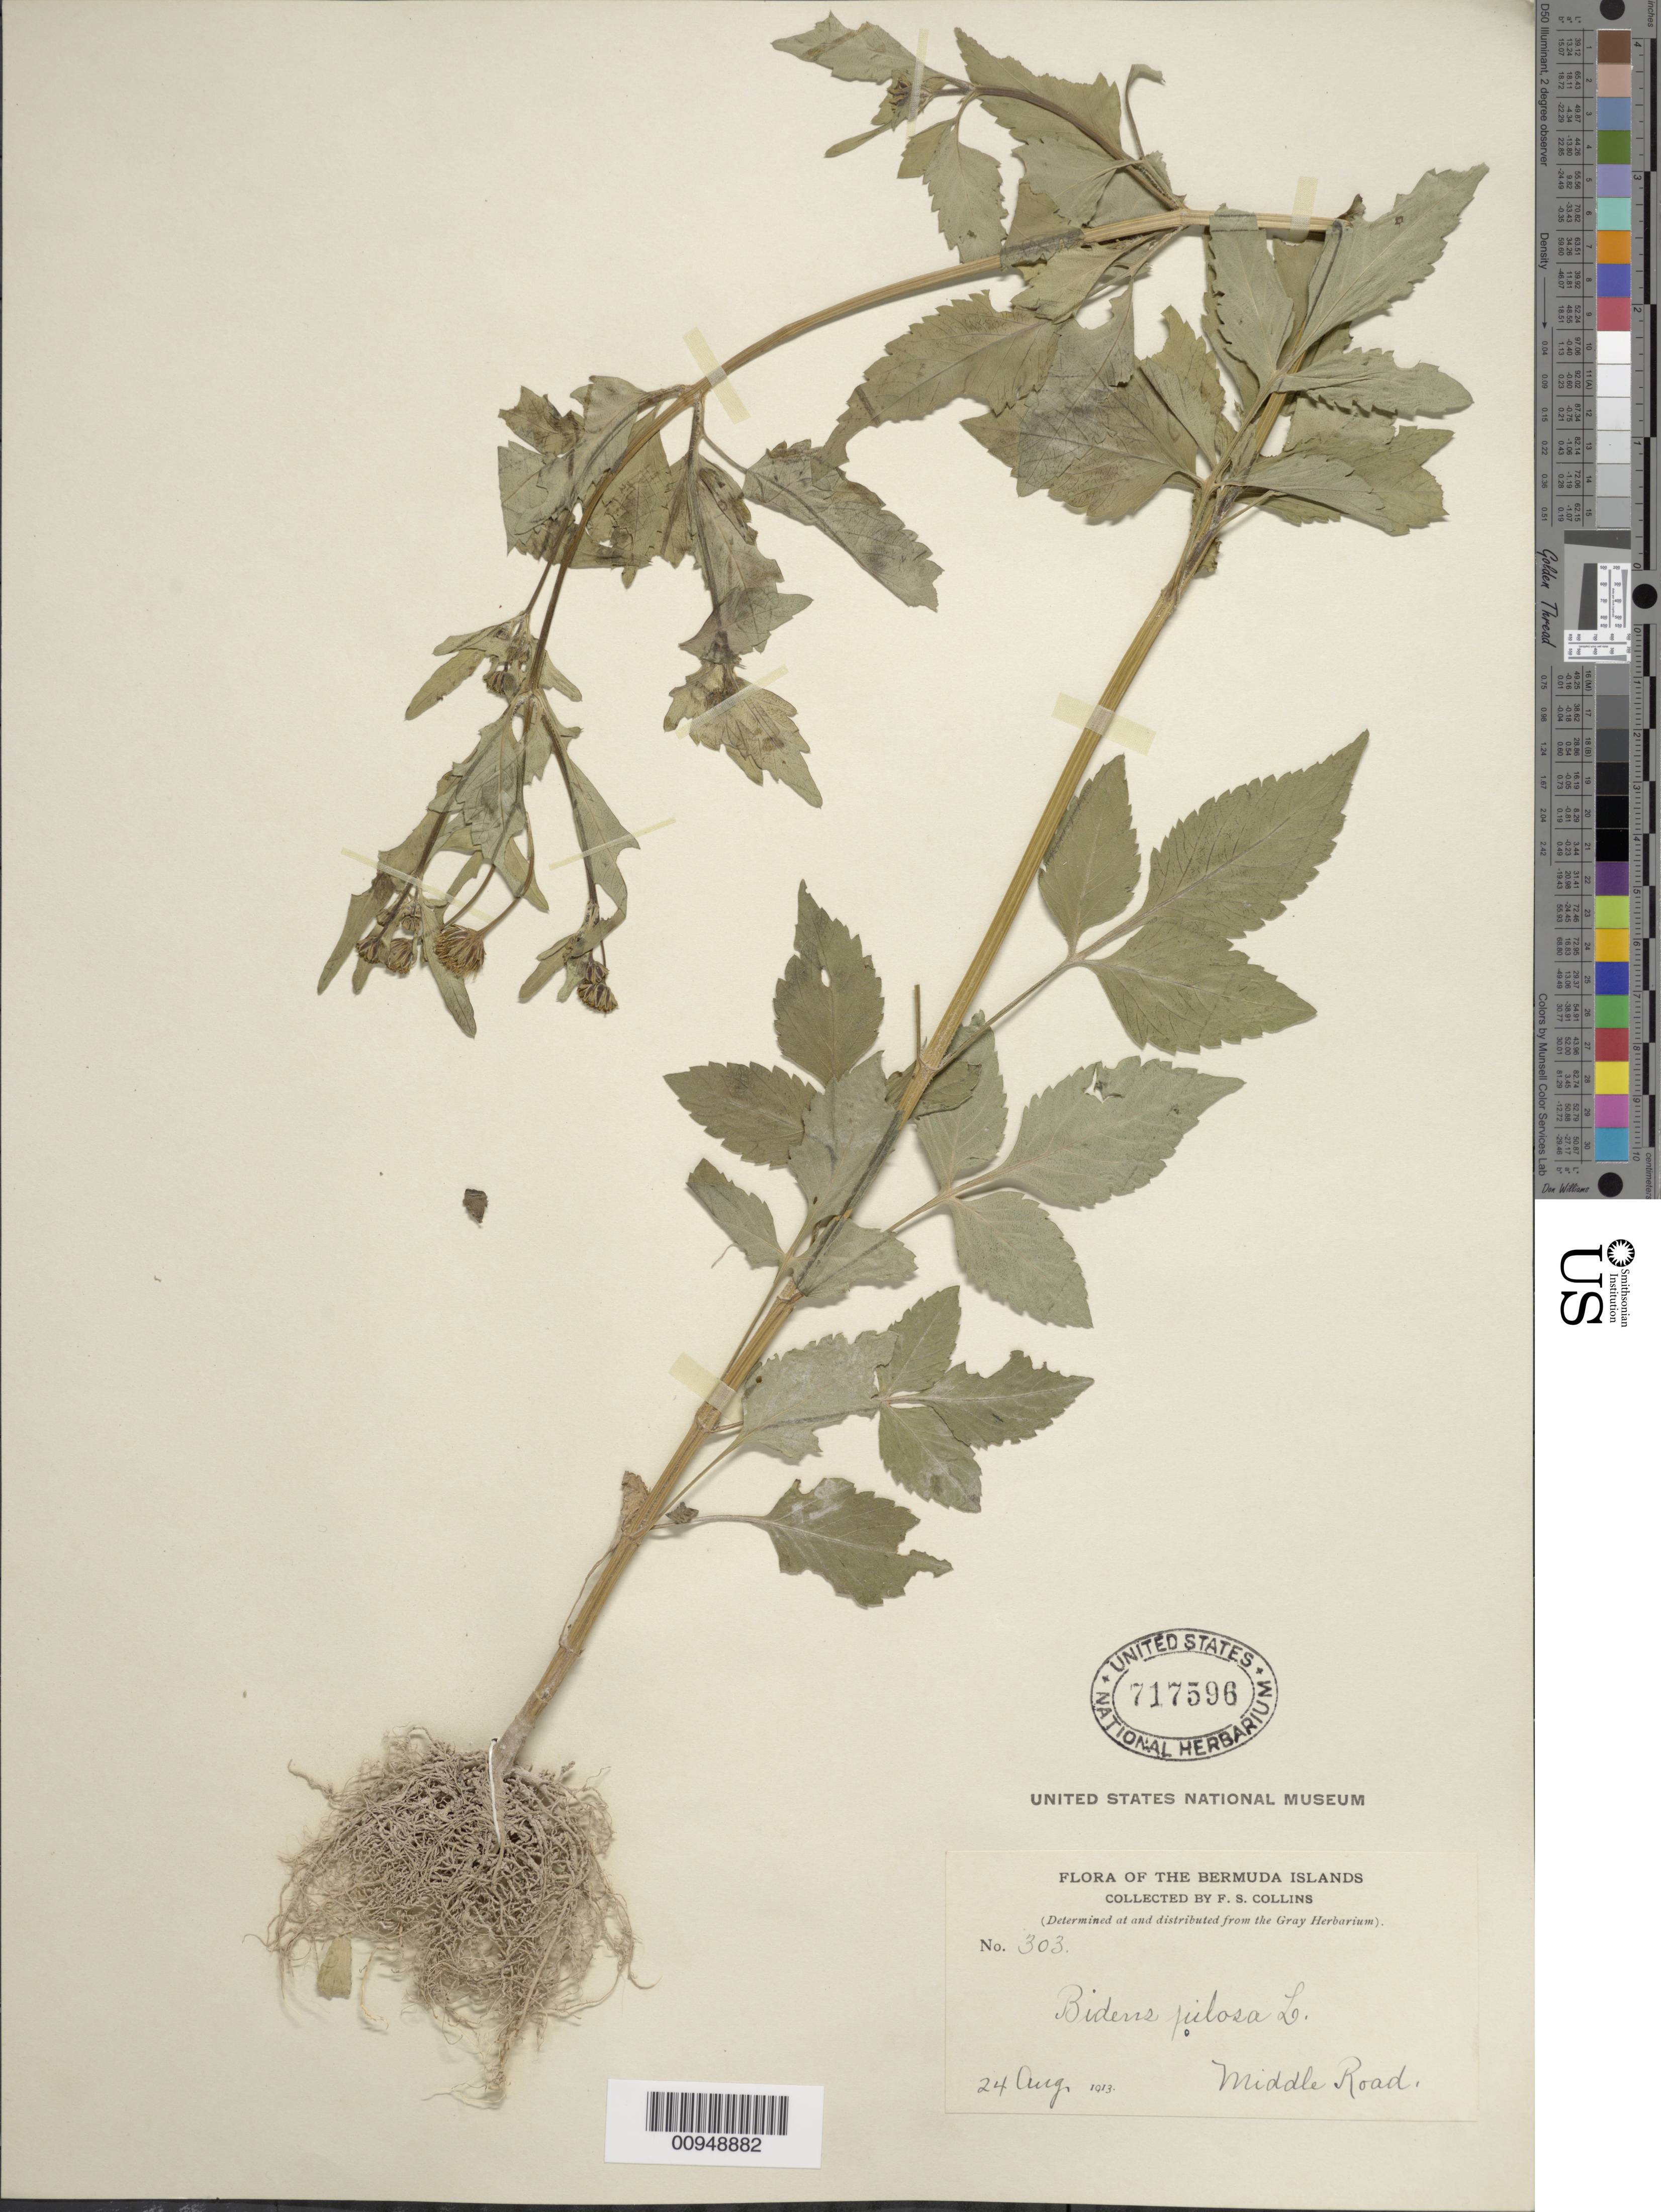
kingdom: Plantae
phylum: Tracheophyta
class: Magnoliopsida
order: Asterales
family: Asteraceae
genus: Bidens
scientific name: Bidens pilosa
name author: L.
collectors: F. Collins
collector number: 303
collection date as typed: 24 Aug 1913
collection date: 1913-08-24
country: Bermuda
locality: Middle Road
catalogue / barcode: US 717596